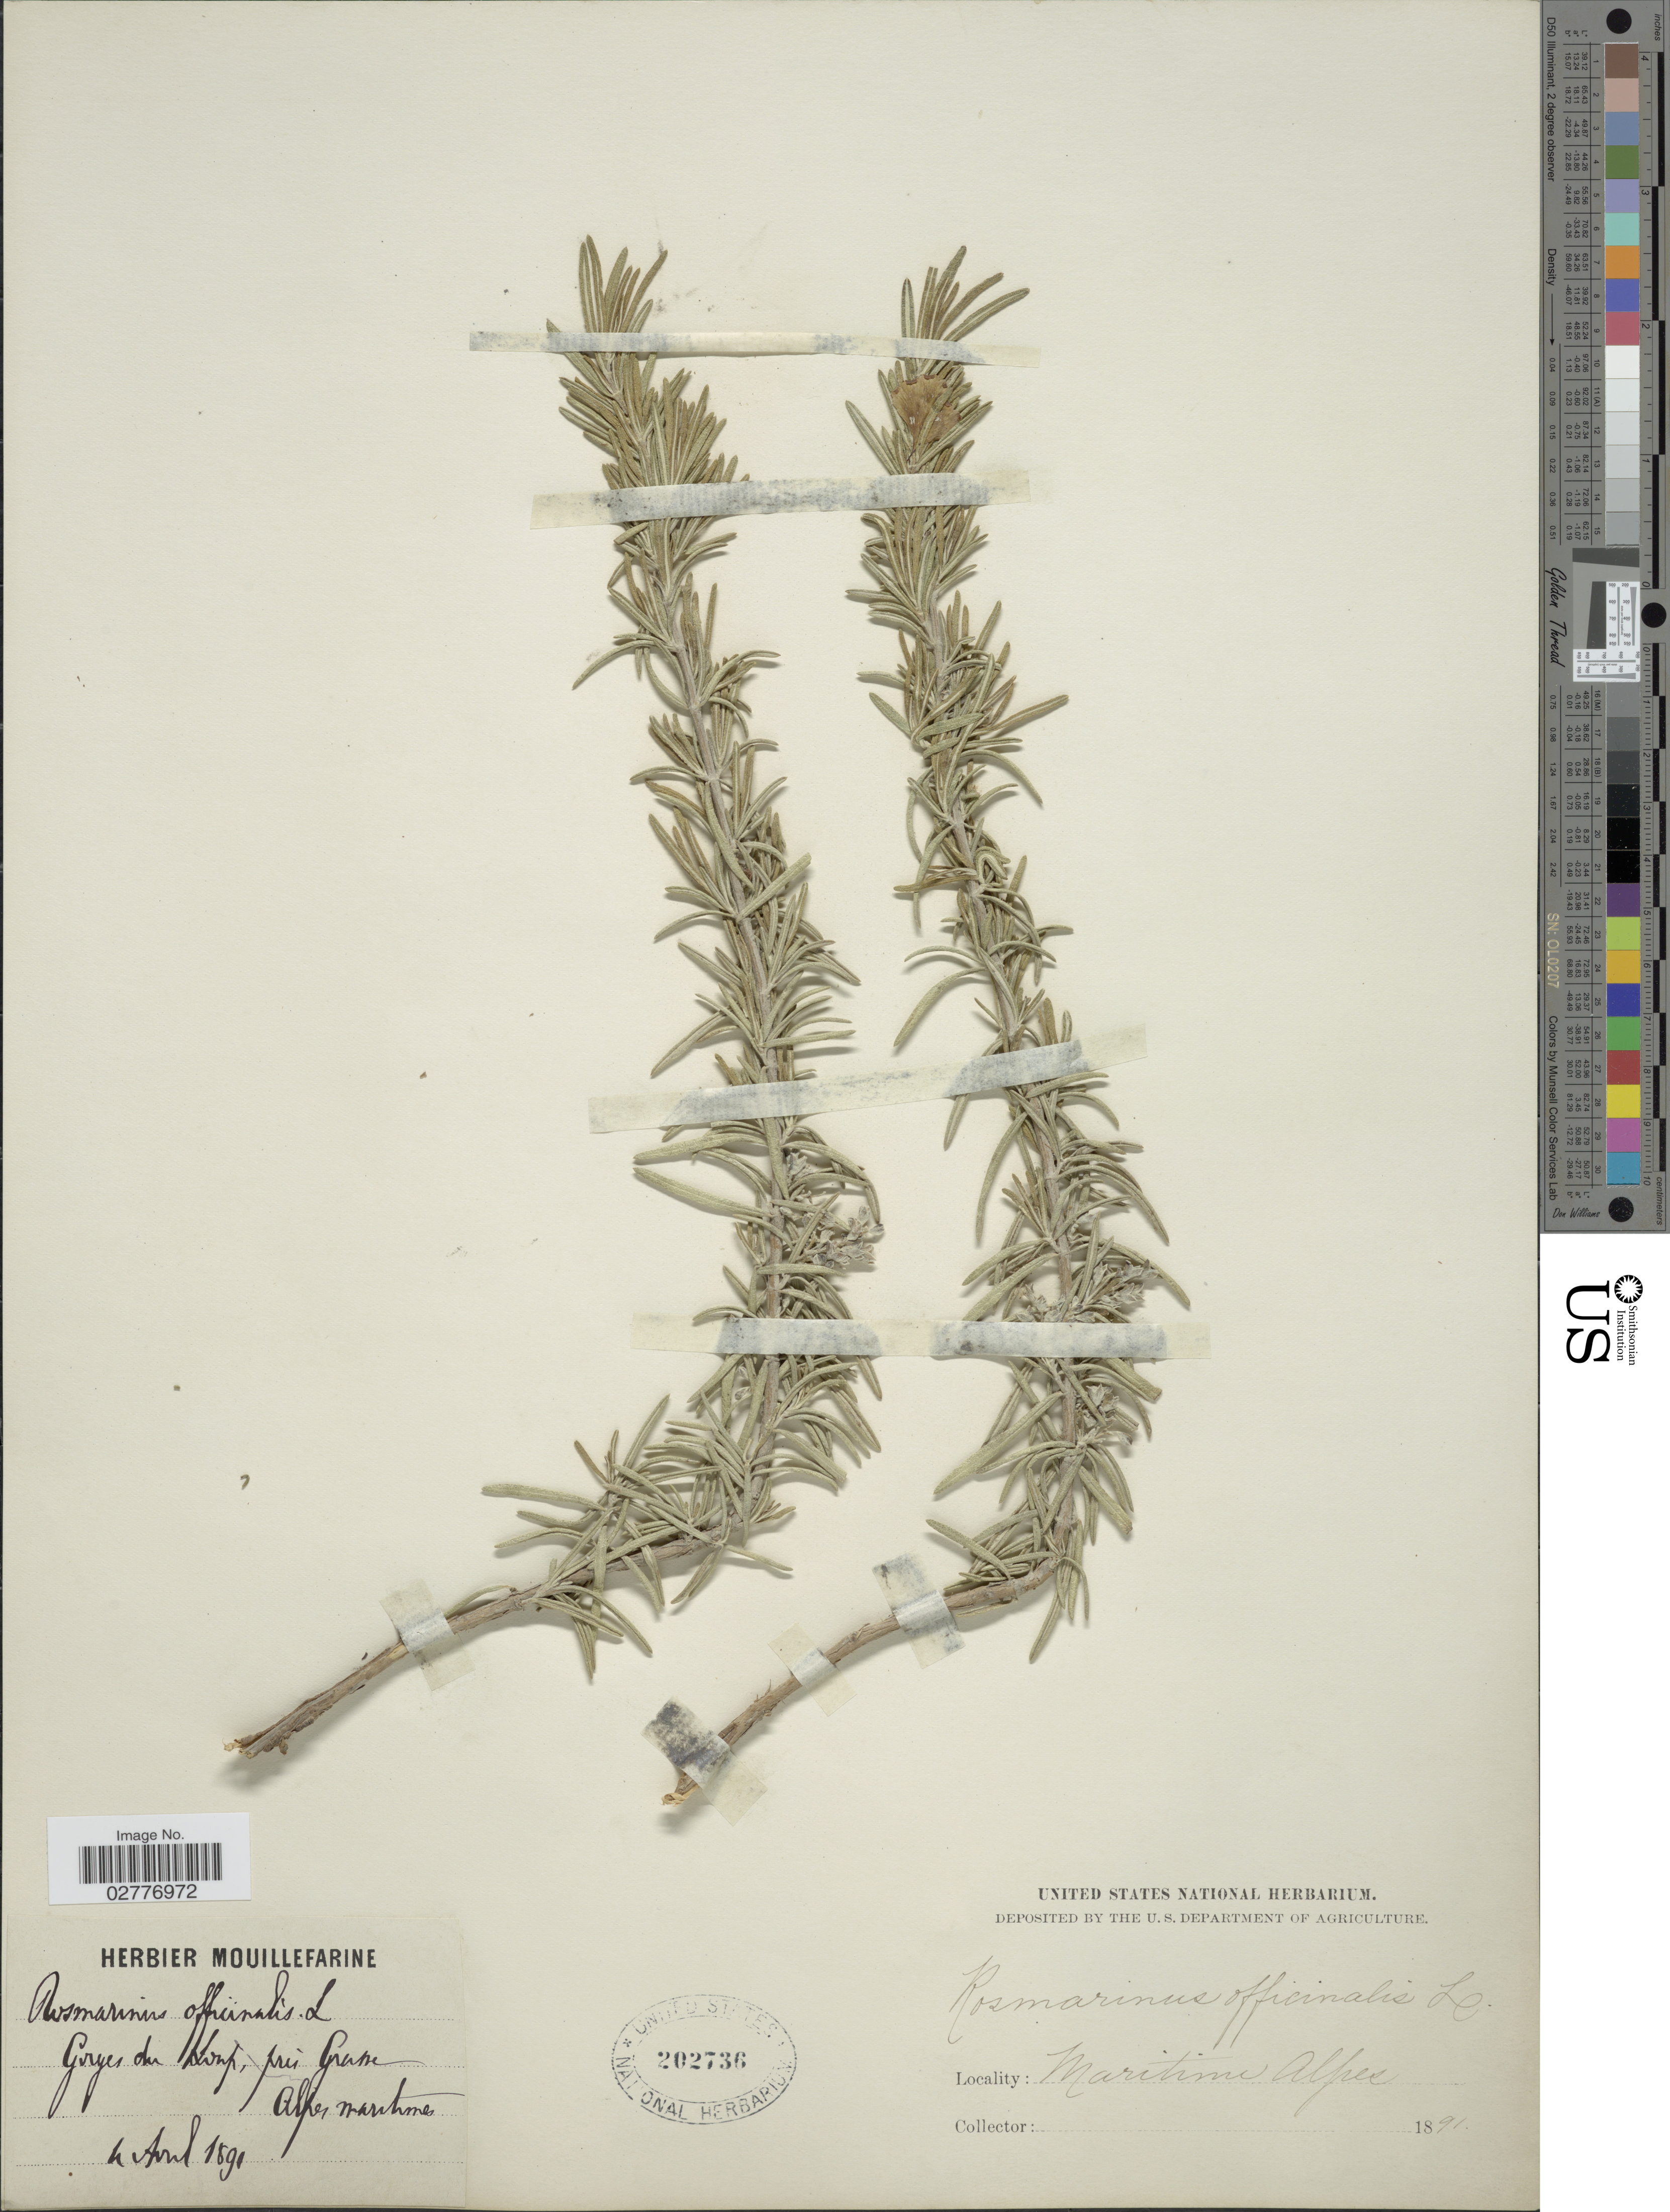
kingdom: Plantae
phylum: Tracheophyta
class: Magnoliopsida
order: Lamiales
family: Lamiaceae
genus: Rosmarinus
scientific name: Rosmarinus officinalis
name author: L.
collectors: ex herb. Mouillefarine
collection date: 1891-04-04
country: France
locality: Gorges du Loup, prés Grane. Alpes Maritimes.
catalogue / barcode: US 202736